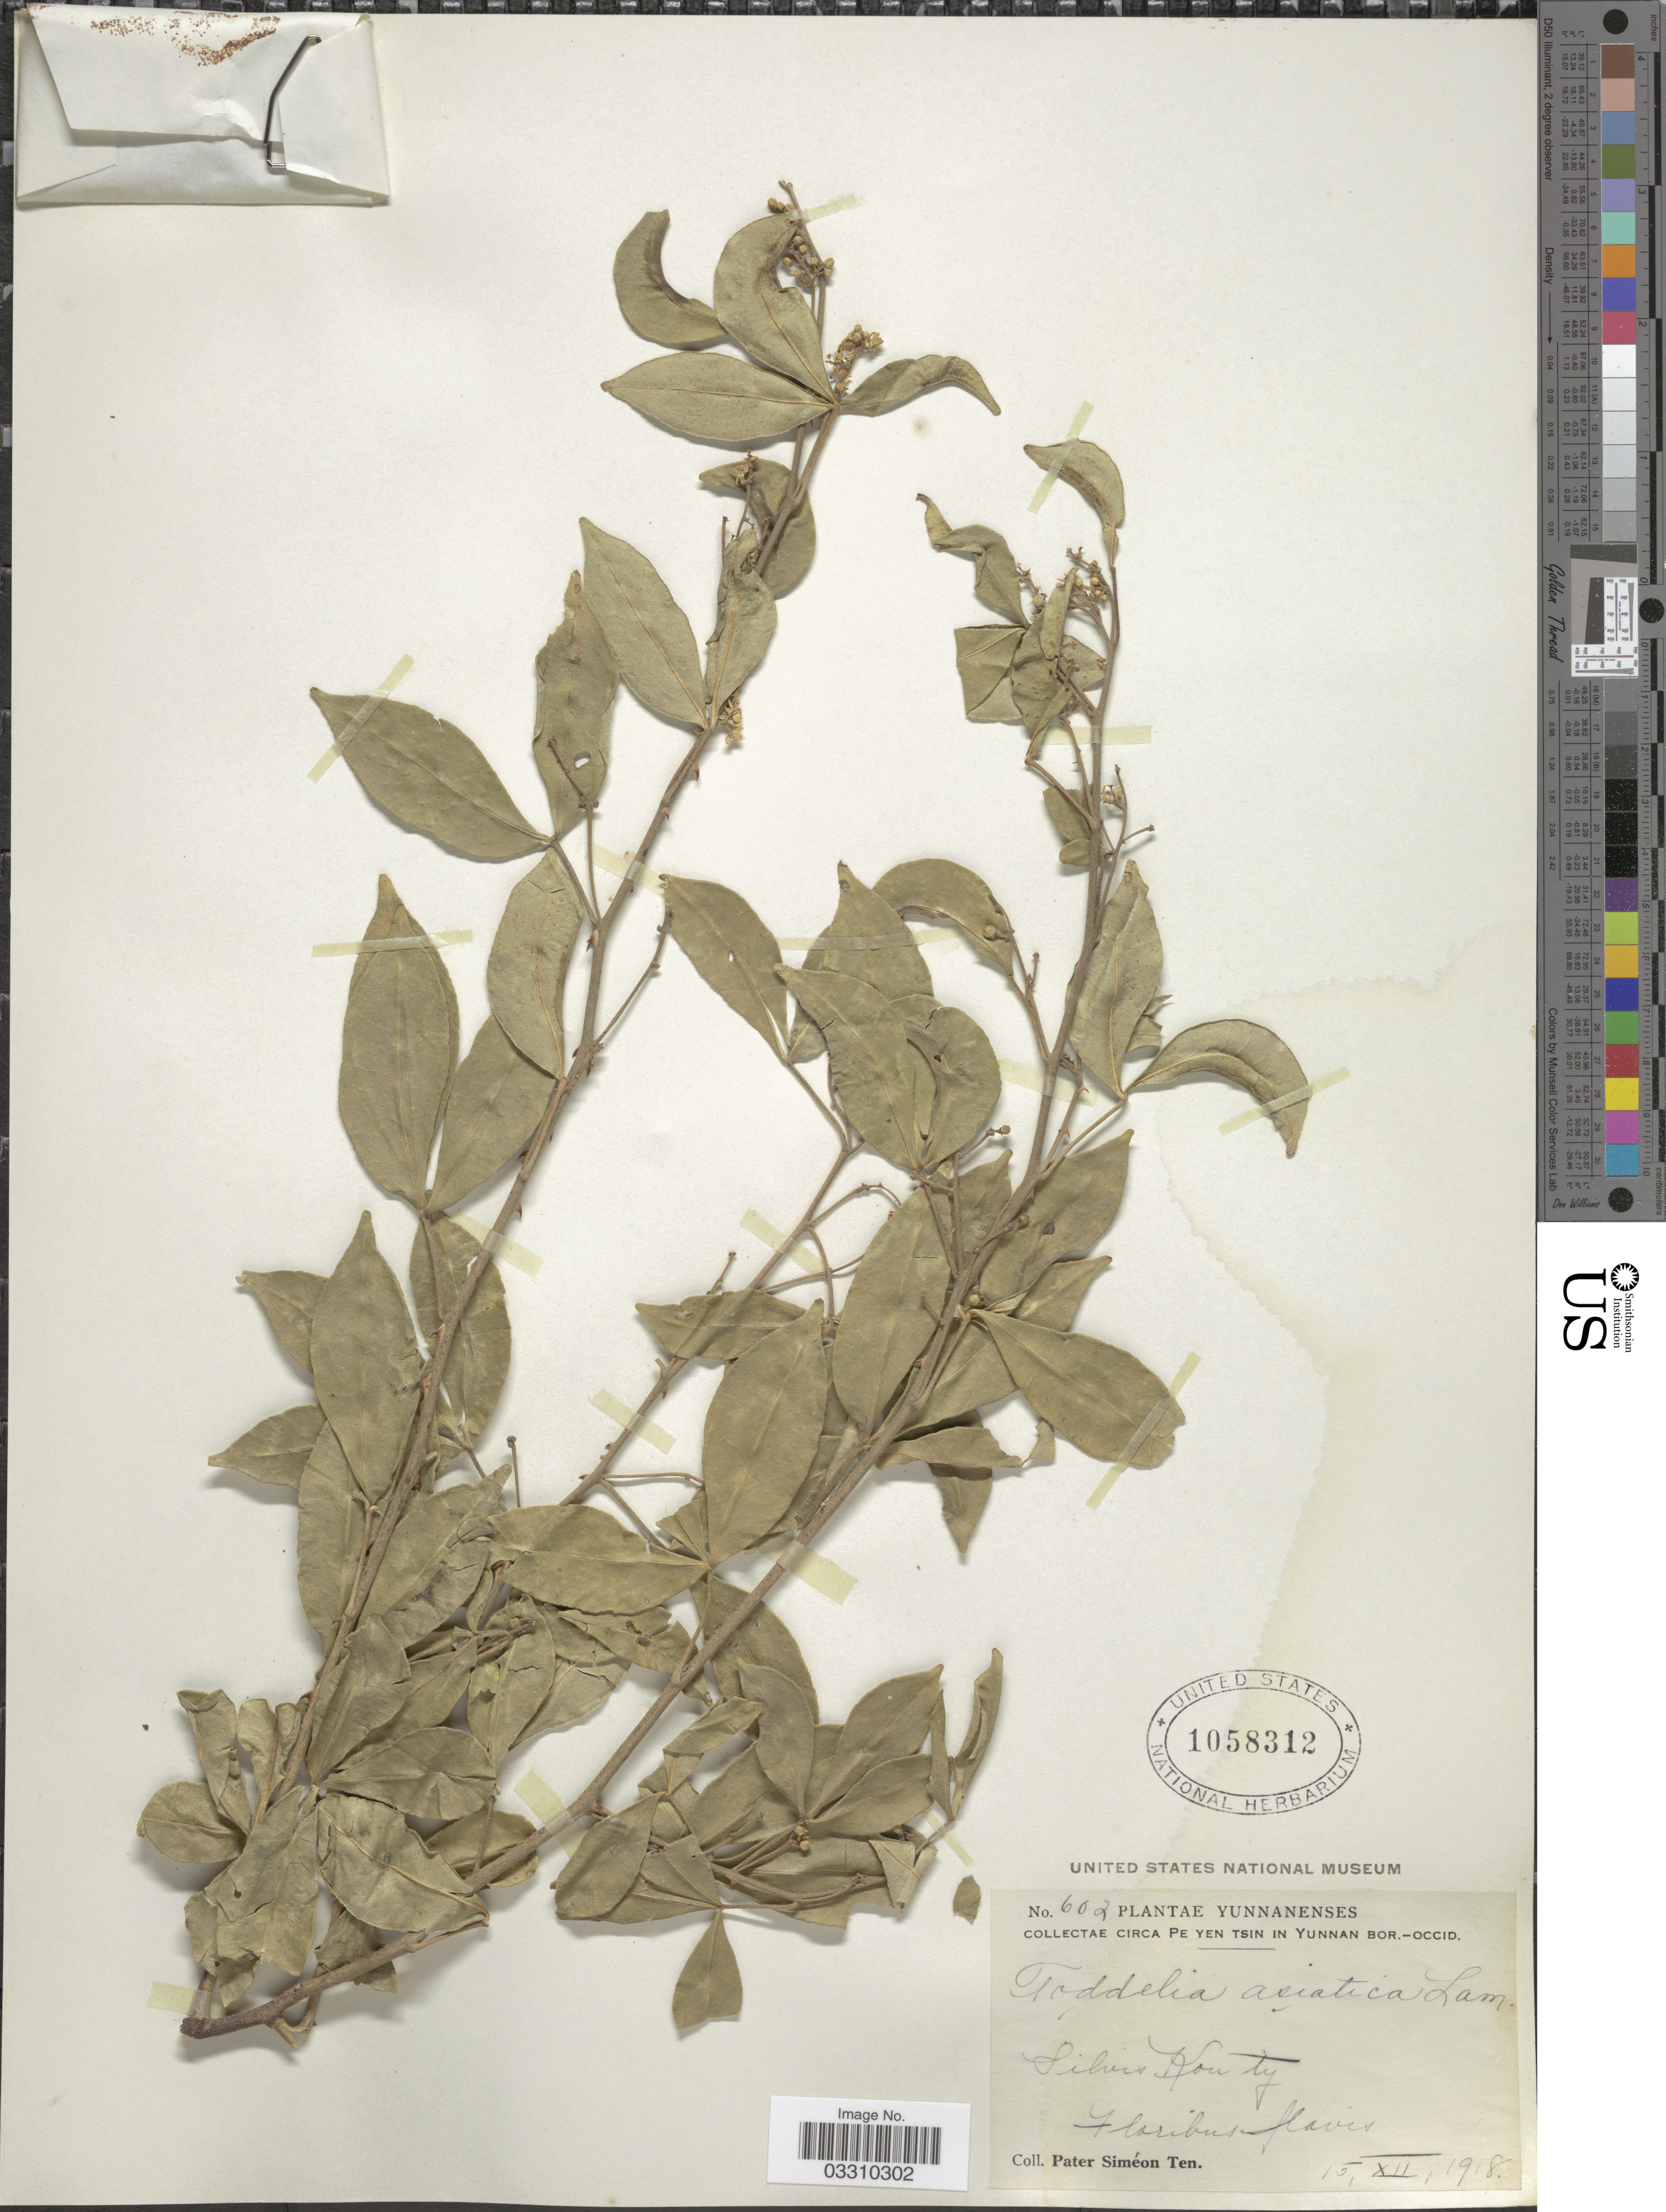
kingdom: Plantae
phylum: Tracheophyta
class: Magnoliopsida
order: Sapindales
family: Rutaceae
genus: Zanthoxylum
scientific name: Zanthoxylum asiaticum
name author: (L.) Appelhans et al.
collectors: P. S. Ten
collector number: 602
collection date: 1918-12-15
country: China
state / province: Yunnan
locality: Circa Pe Yen Tsin in Yunnan Bord.-Occid. Silvis Kouty.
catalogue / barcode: US 1058312